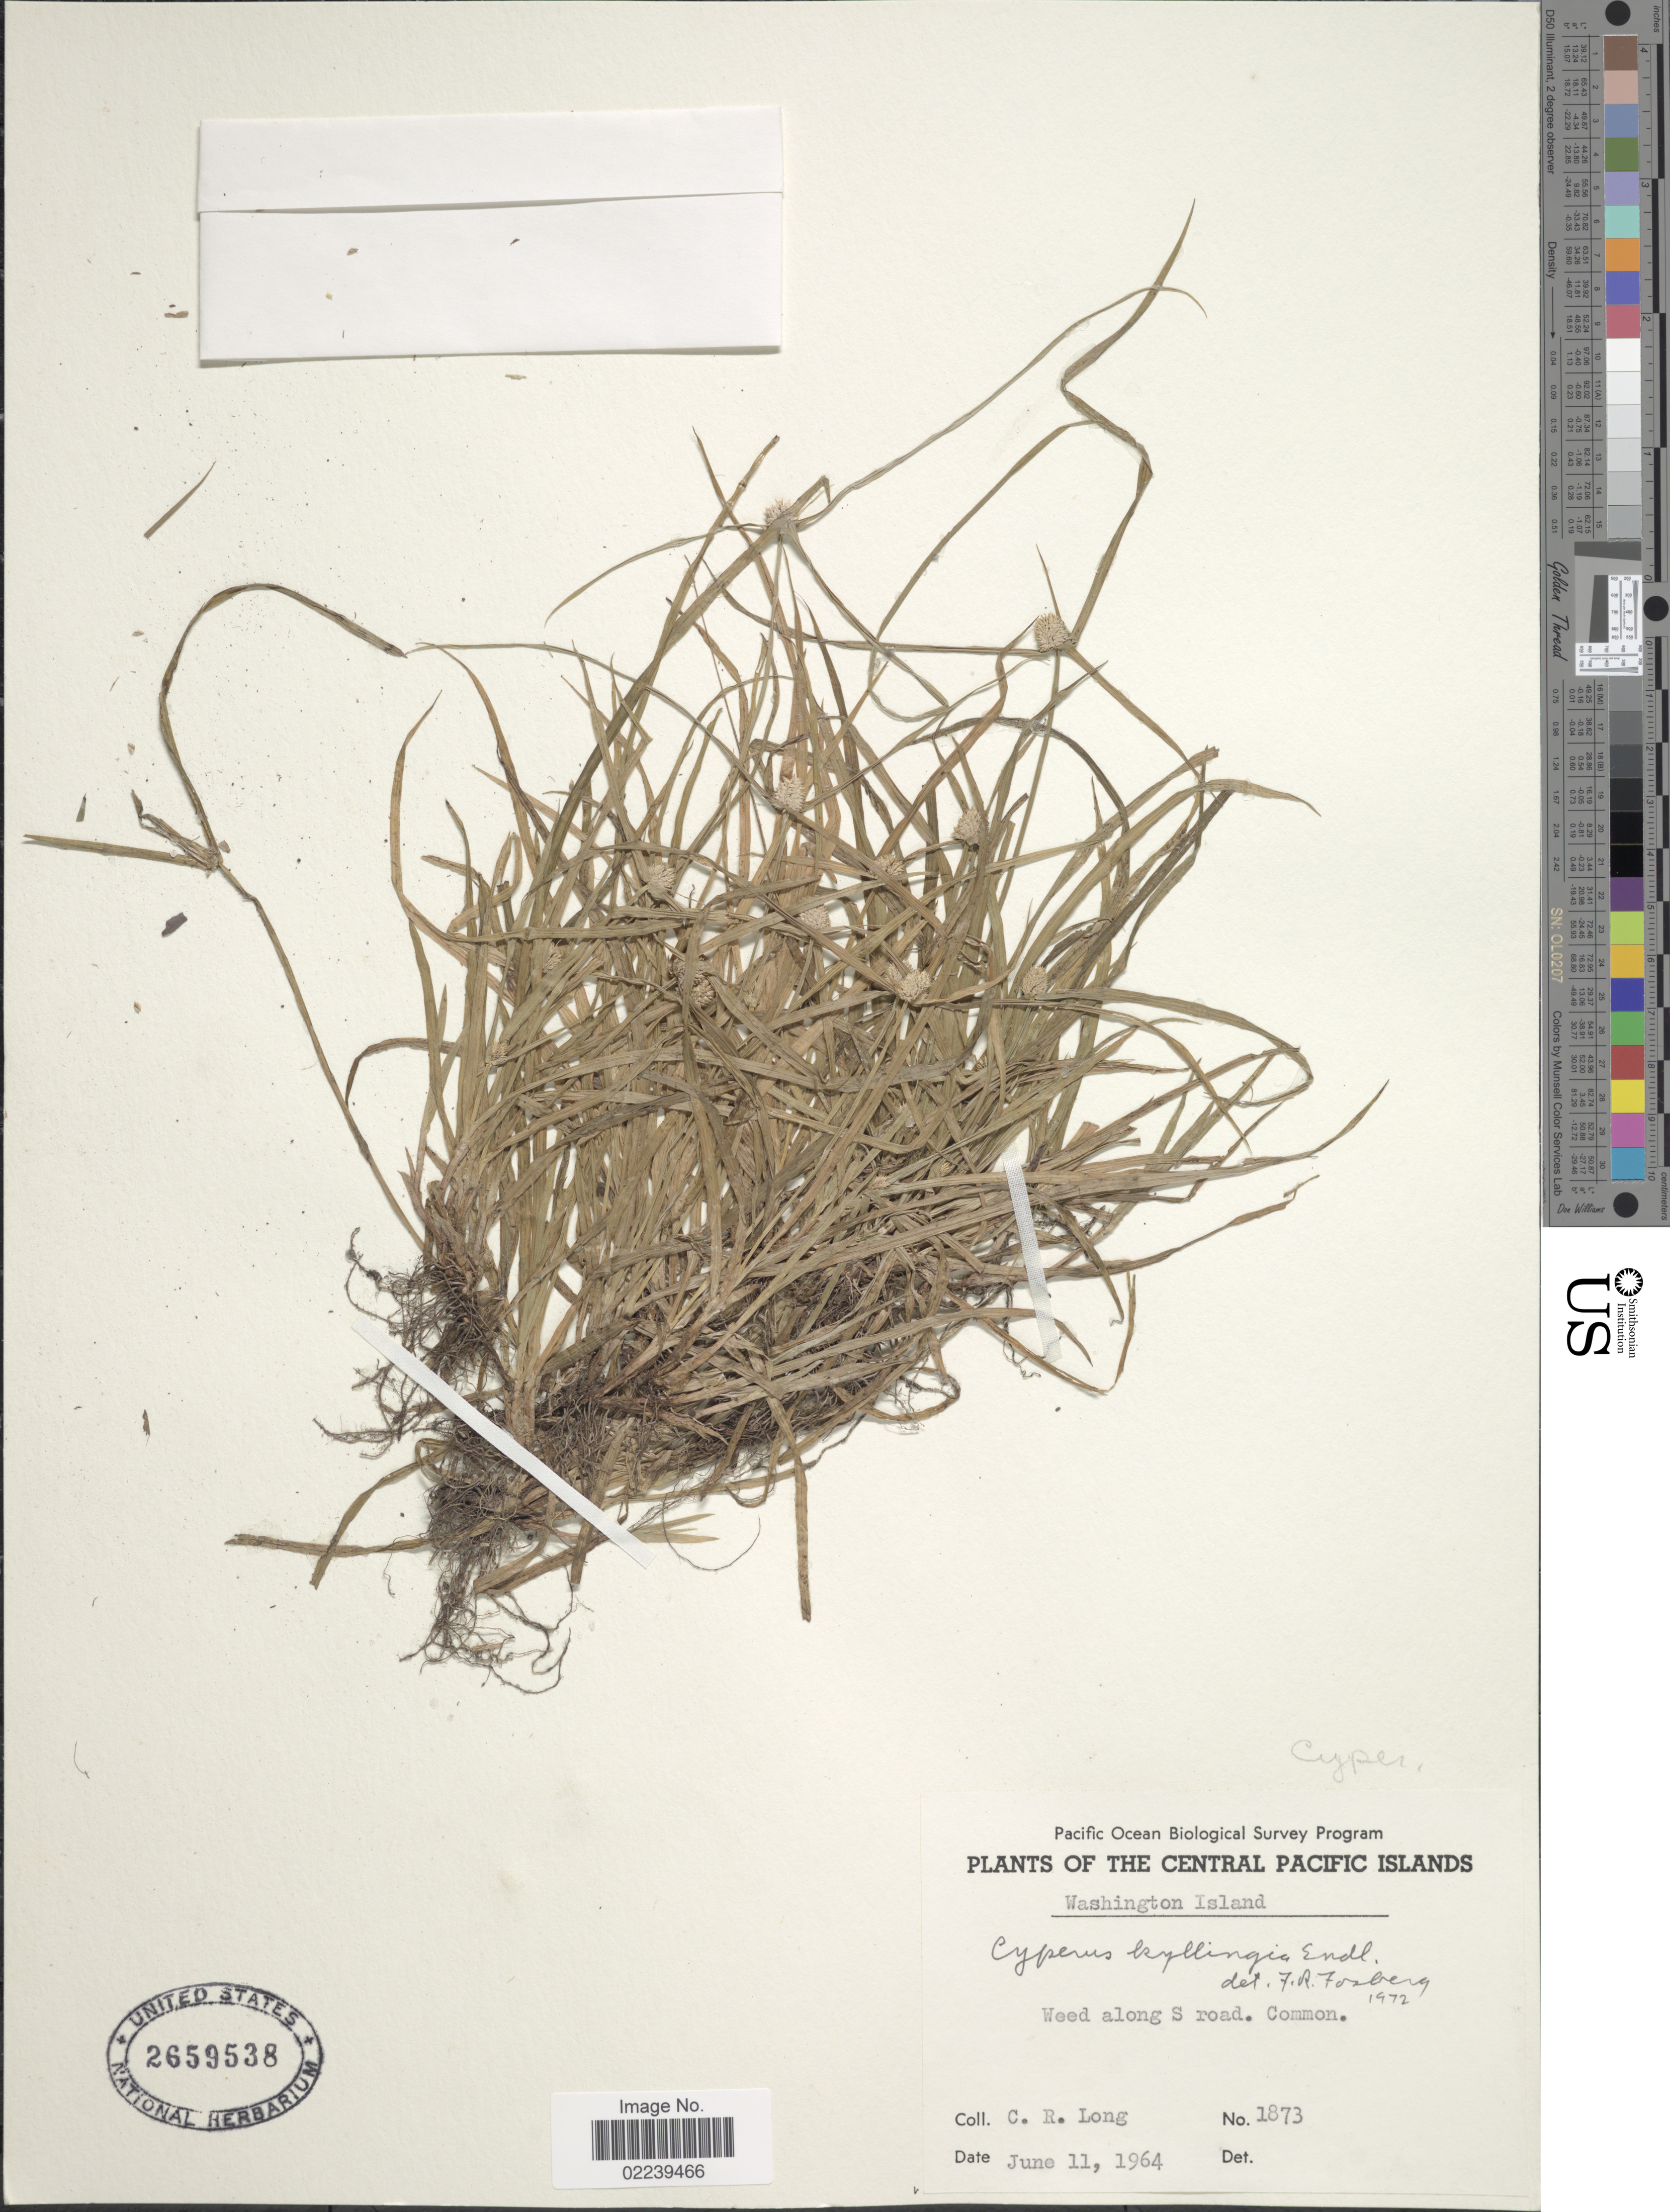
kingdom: Plantae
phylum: Tracheophyta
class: Liliopsida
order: Poales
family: Cyperaceae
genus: Cyperus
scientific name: Cyperus mindorensis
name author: (Steud.) Huygh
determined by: Strong, M. T., (US), Smithsonian Institution - National Museum of Natural History (UNITED STATES)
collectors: C. R. Long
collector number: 1873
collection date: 1964-06-11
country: Kiribati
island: Teraina [Washington]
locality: The Central Pacific Islands, Washington Island, Weed along S road. Common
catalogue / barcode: US 2659538